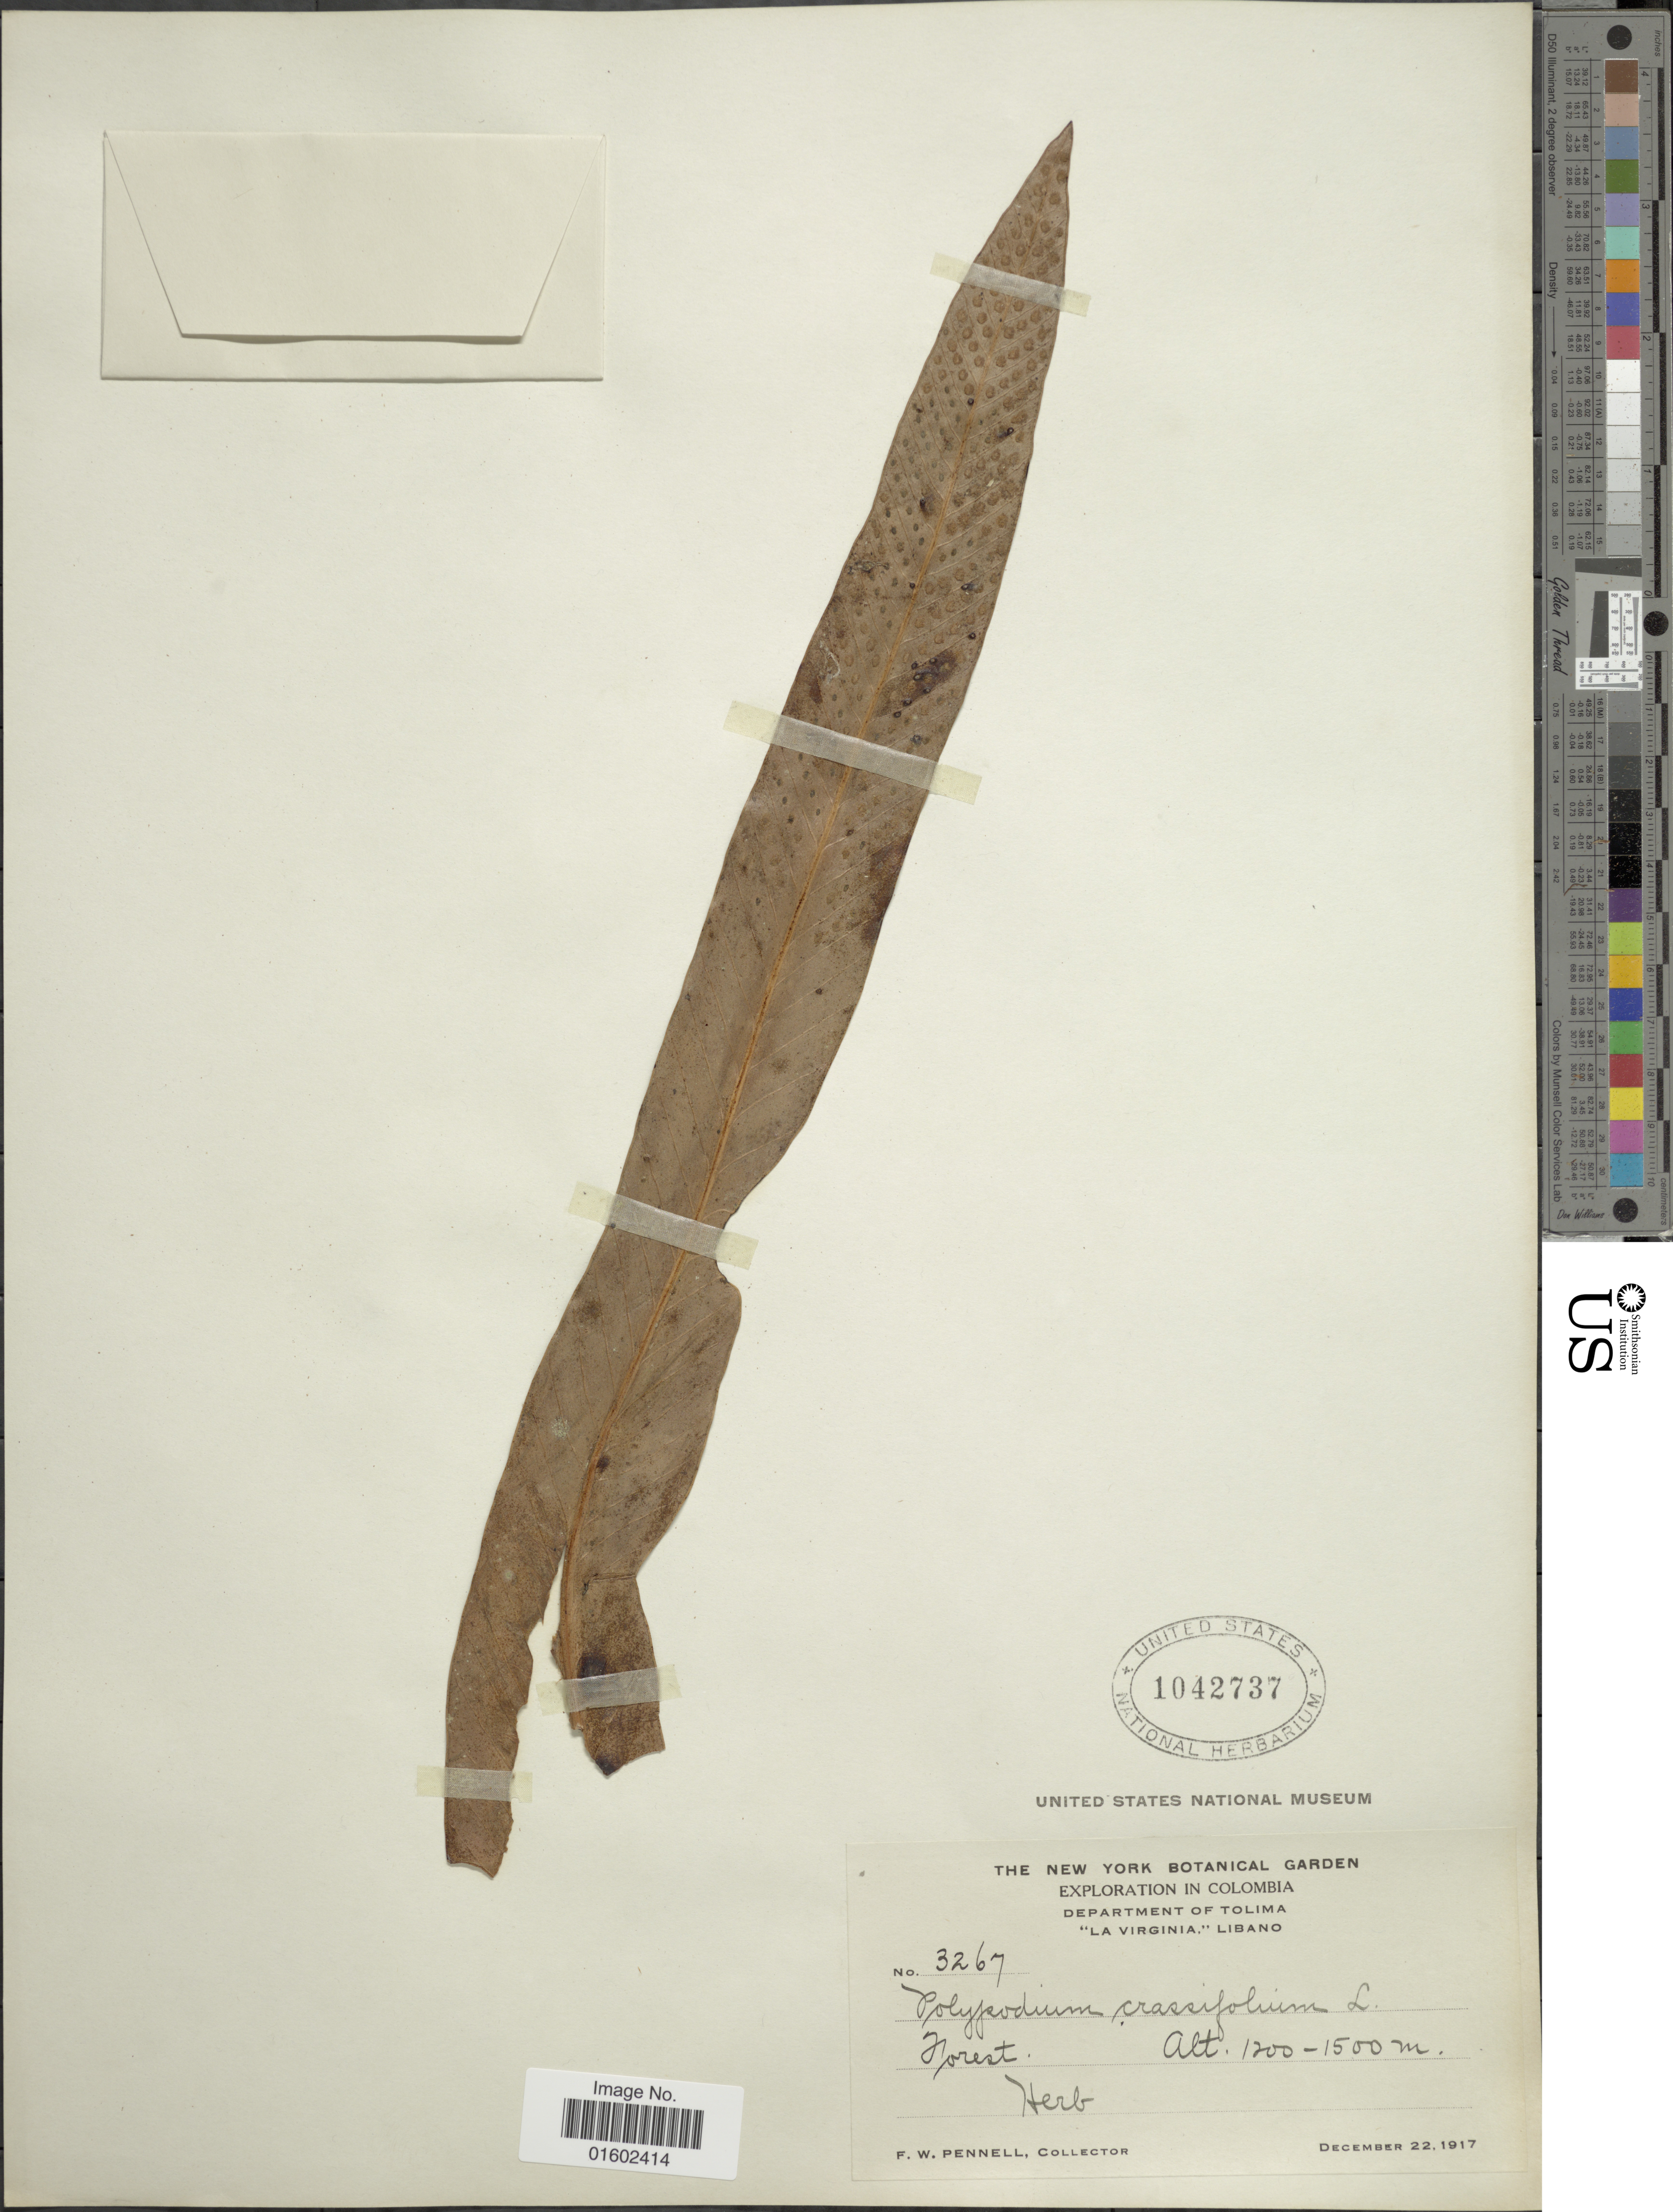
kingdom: Plantae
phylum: Tracheophyta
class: Polypodiopsida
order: Polypodiales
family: Polypodiaceae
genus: Niphidium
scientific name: Niphidium crassifolium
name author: (L.) Lellinger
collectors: F. W. Pennell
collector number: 3267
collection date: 1917-12-22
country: Colombia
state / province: Tolima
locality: Department of Tolima, "La Viginia" Libano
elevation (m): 1200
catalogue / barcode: US 1042737